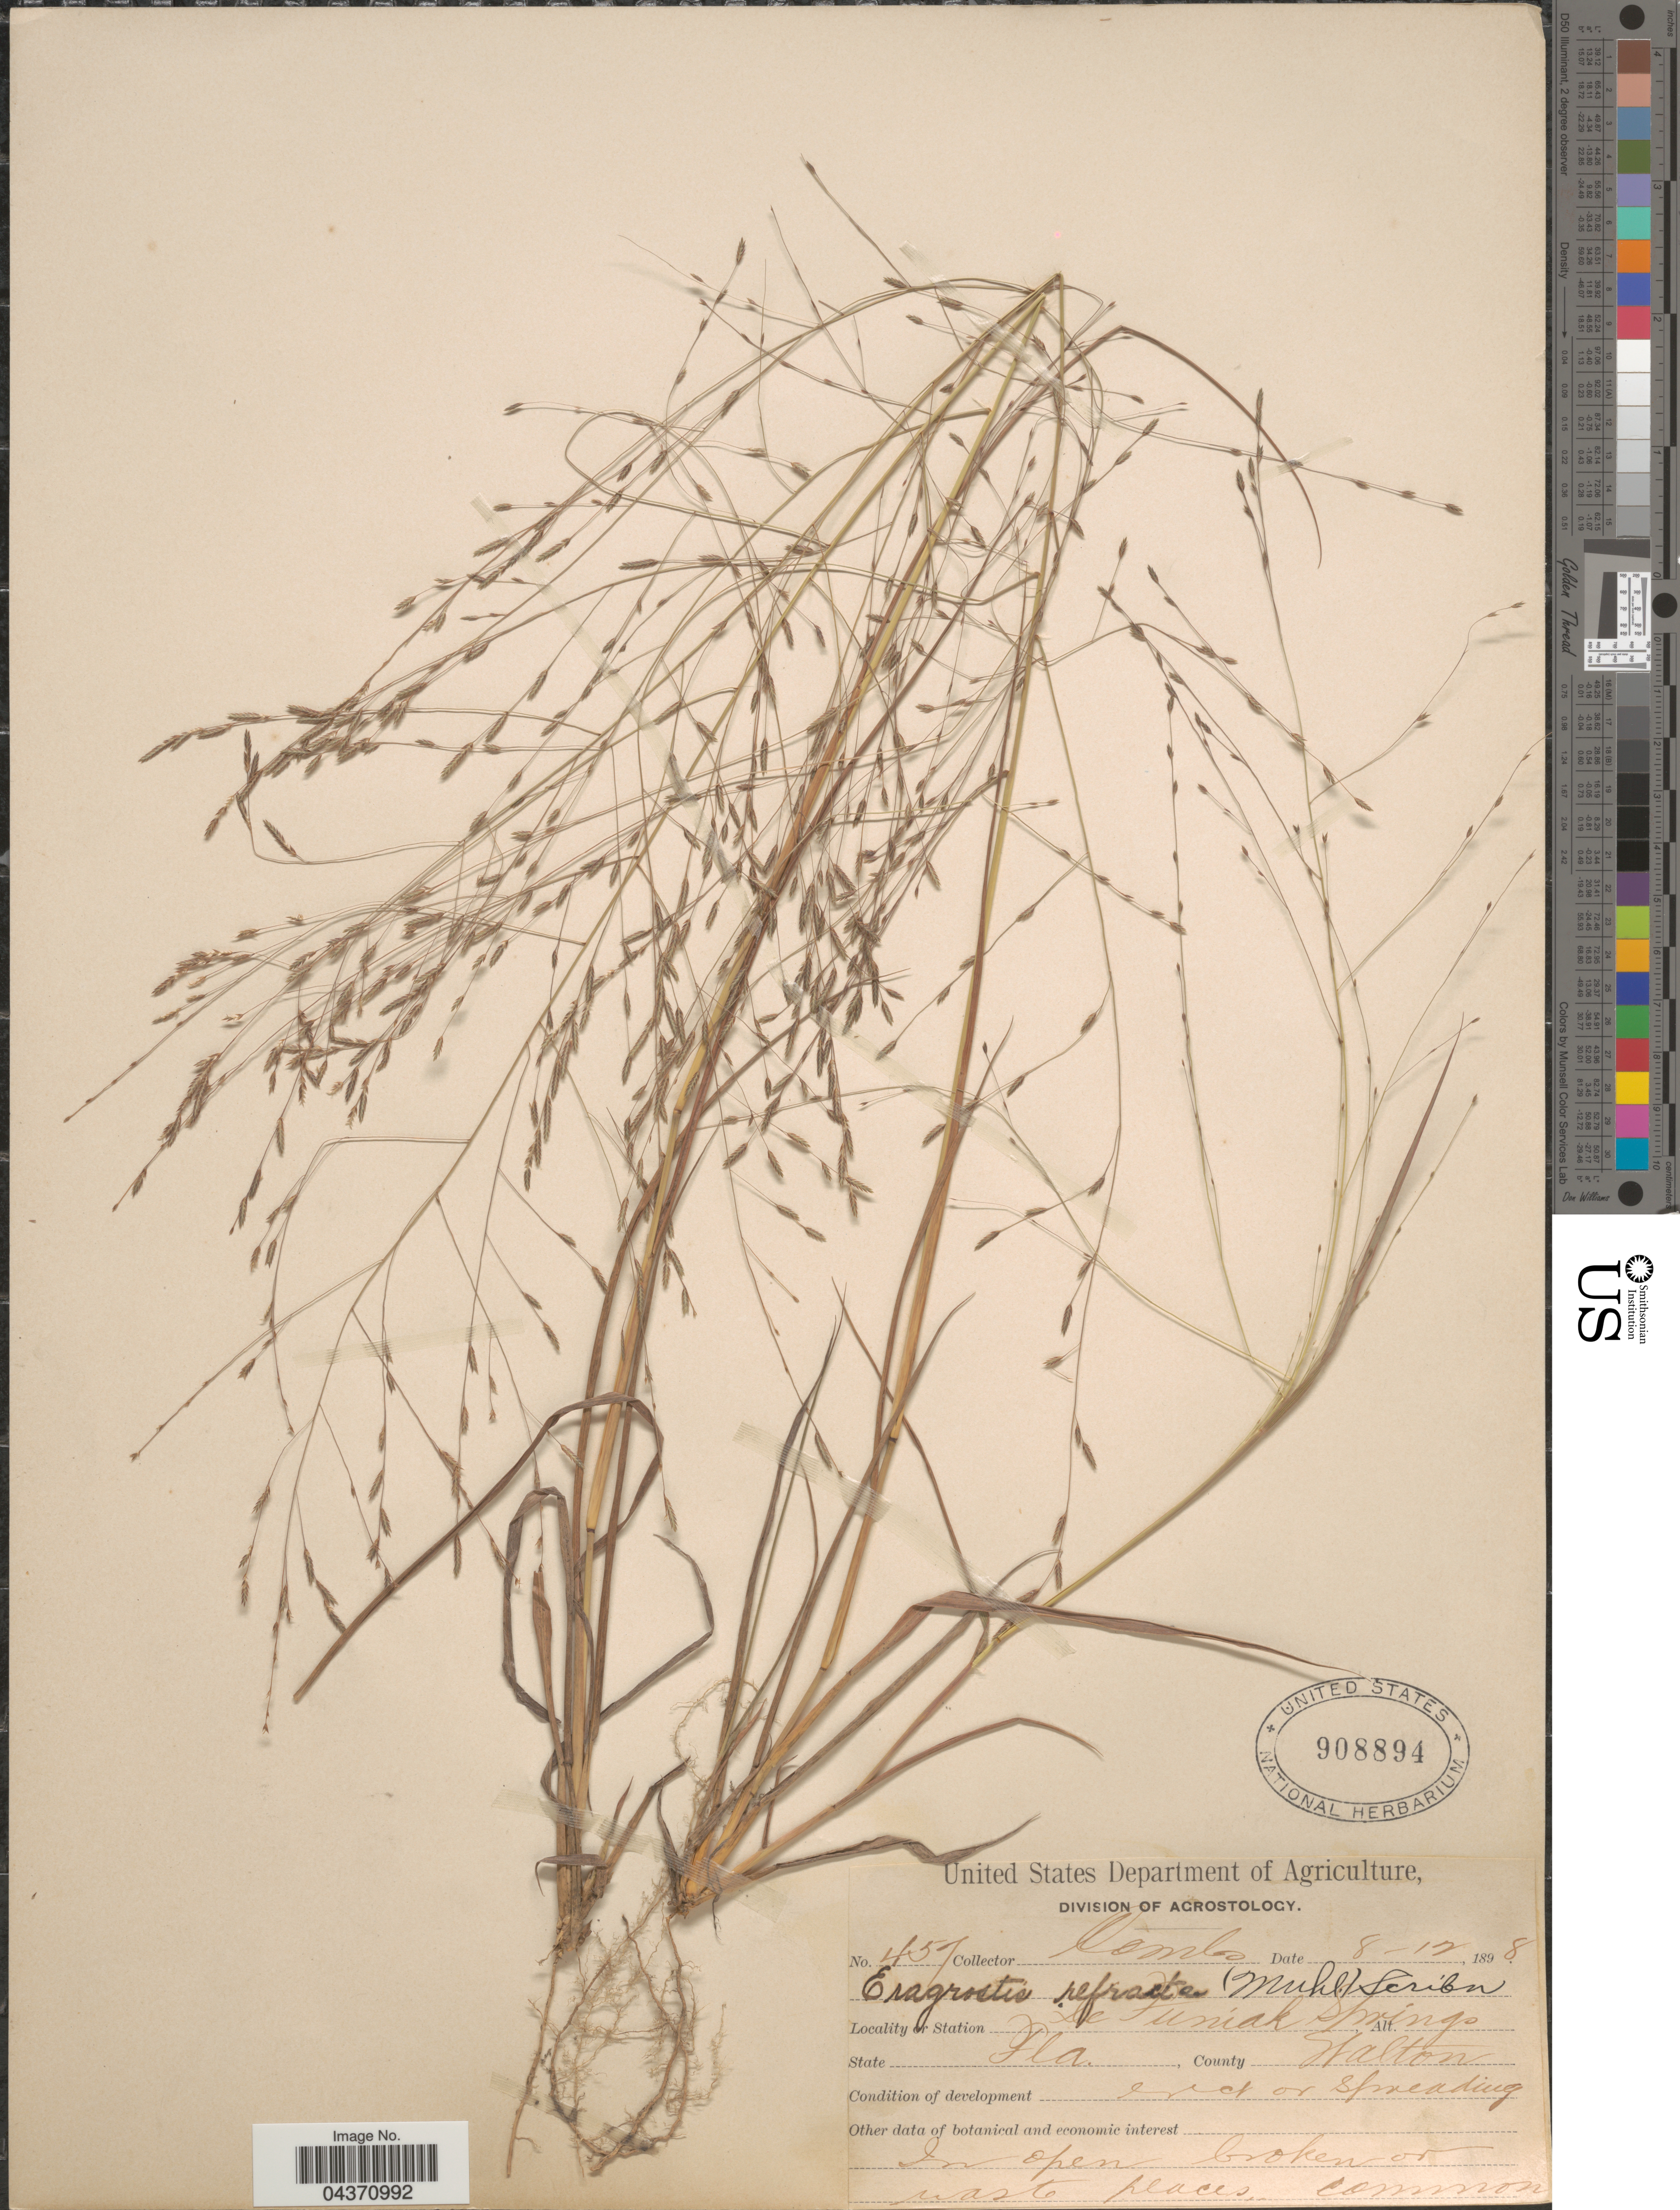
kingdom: Plantae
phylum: Tracheophyta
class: Liliopsida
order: Poales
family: Poaceae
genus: Eragrostis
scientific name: Eragrostis refracta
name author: (Muhl.) Scribn.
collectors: -. Combs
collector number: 457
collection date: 1898-08-12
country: United States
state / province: Florida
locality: Station De Funiak Springs. County Walton.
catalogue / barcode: US 908894